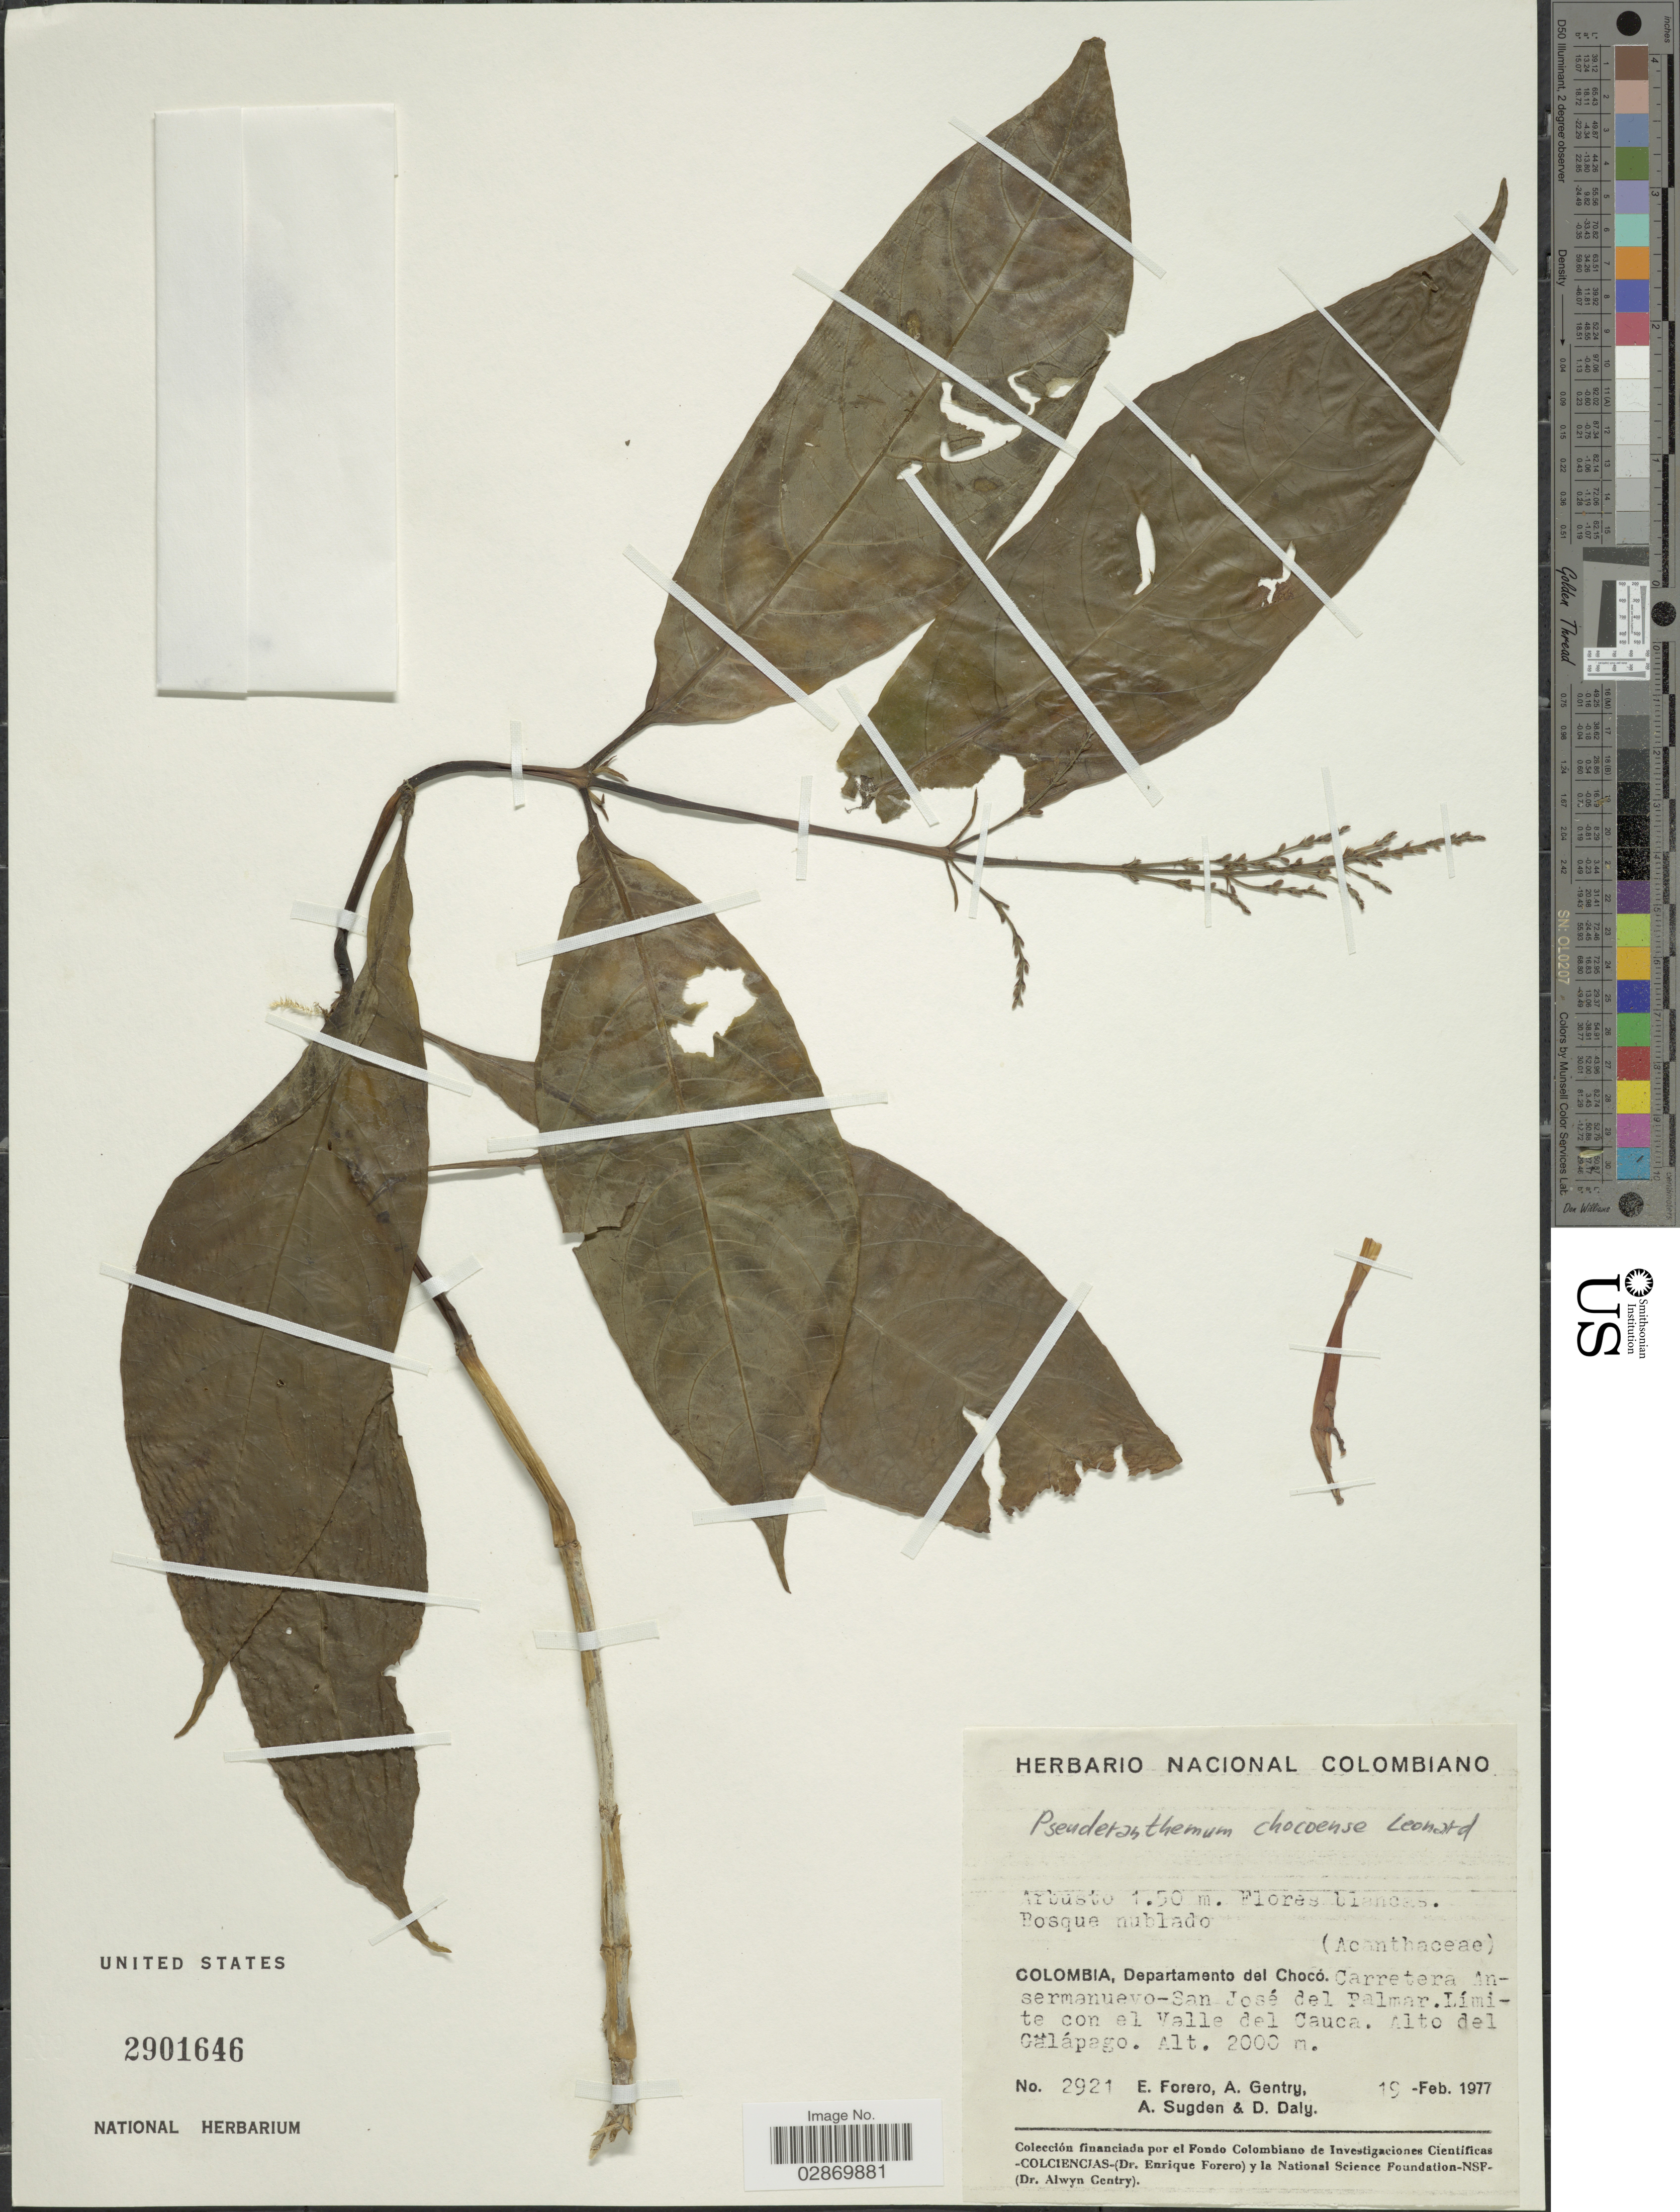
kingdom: Plantae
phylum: Tracheophyta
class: Magnoliopsida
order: Lamiales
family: Acanthaceae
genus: Pseuderanthemum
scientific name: Pseuderanthemum chocoense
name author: Leonard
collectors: E. Forero, A. H. Gentry, A. Sugden & D. C. Daly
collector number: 2921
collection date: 1977-02-19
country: Colombia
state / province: Chocó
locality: Departamento del Chocó, Carretera Ansermanuevo-San José del Palmar, Límite con el Valle del Cauca, Alto del Calápago.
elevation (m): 2000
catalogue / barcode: US 2901646